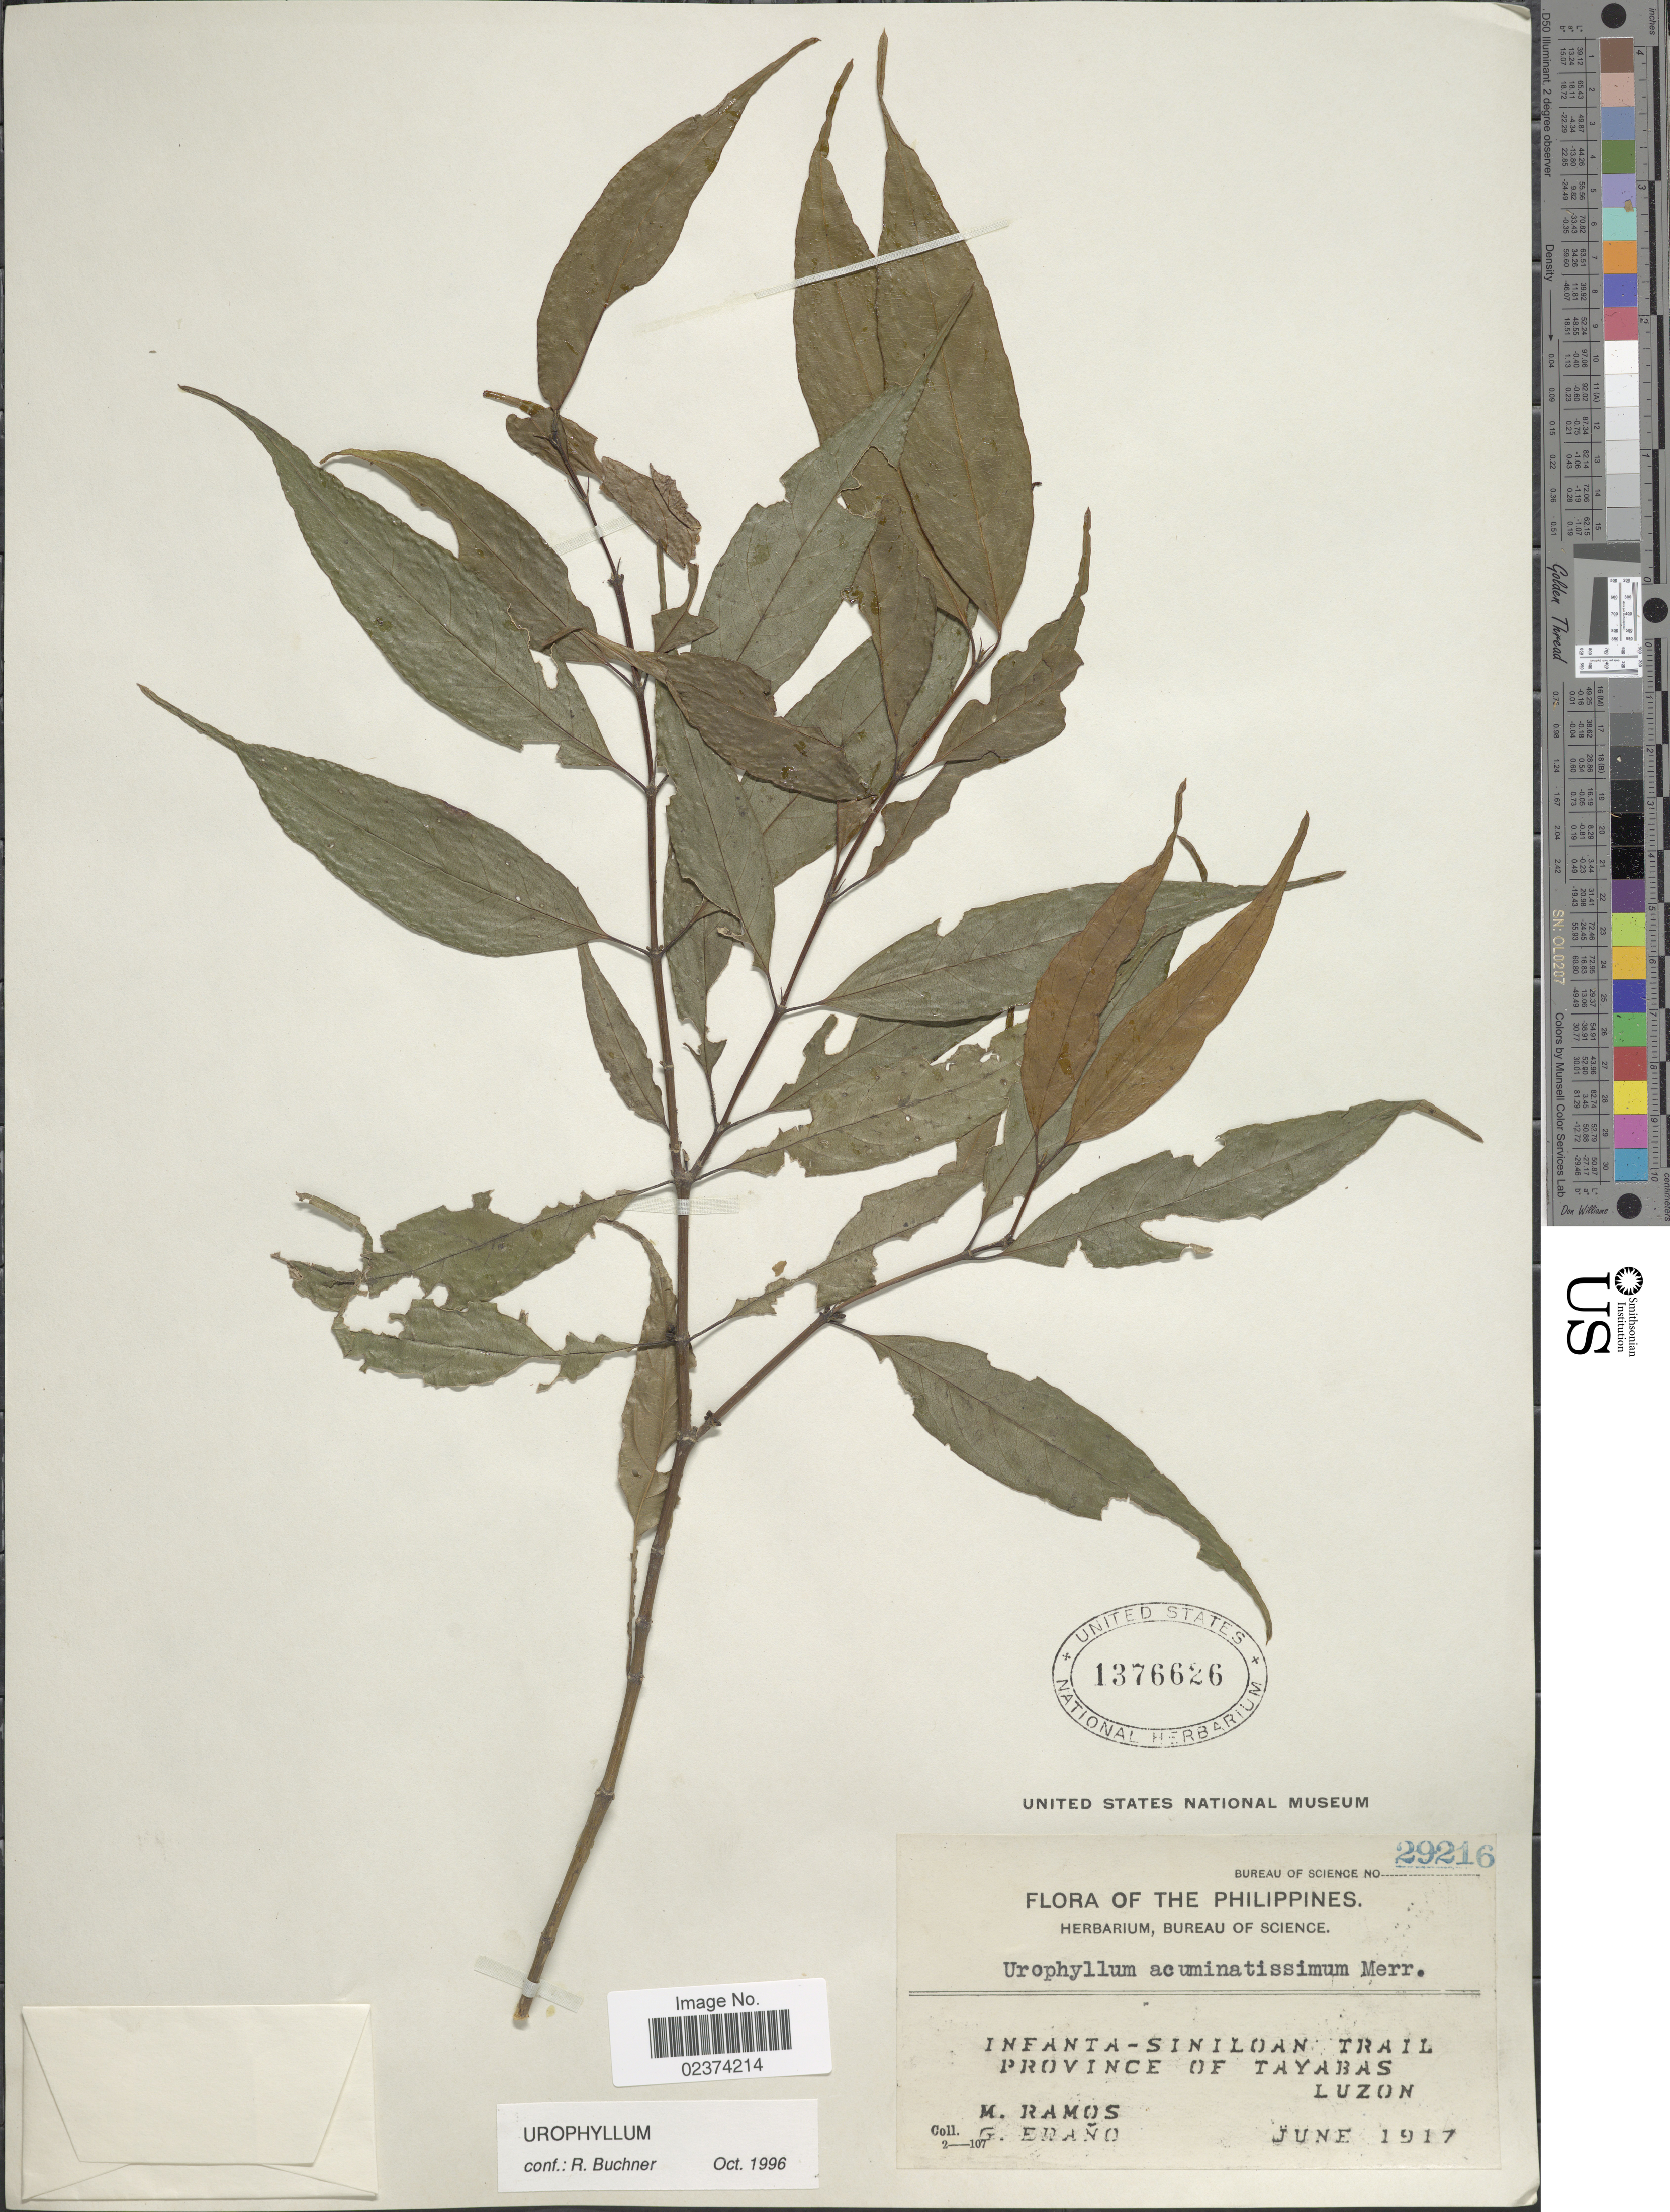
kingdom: Plantae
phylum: Tracheophyta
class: Magnoliopsida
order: Gentianales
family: Rubiaceae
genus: Urophyllum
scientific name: Urophyllum sp.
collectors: M. Ramos & G. Edaño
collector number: Bureau of Science 29216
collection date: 1917-06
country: Philippines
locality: Infanta-Siniloan Trail. Province of Tayabas, Luzon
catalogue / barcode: US 1376626